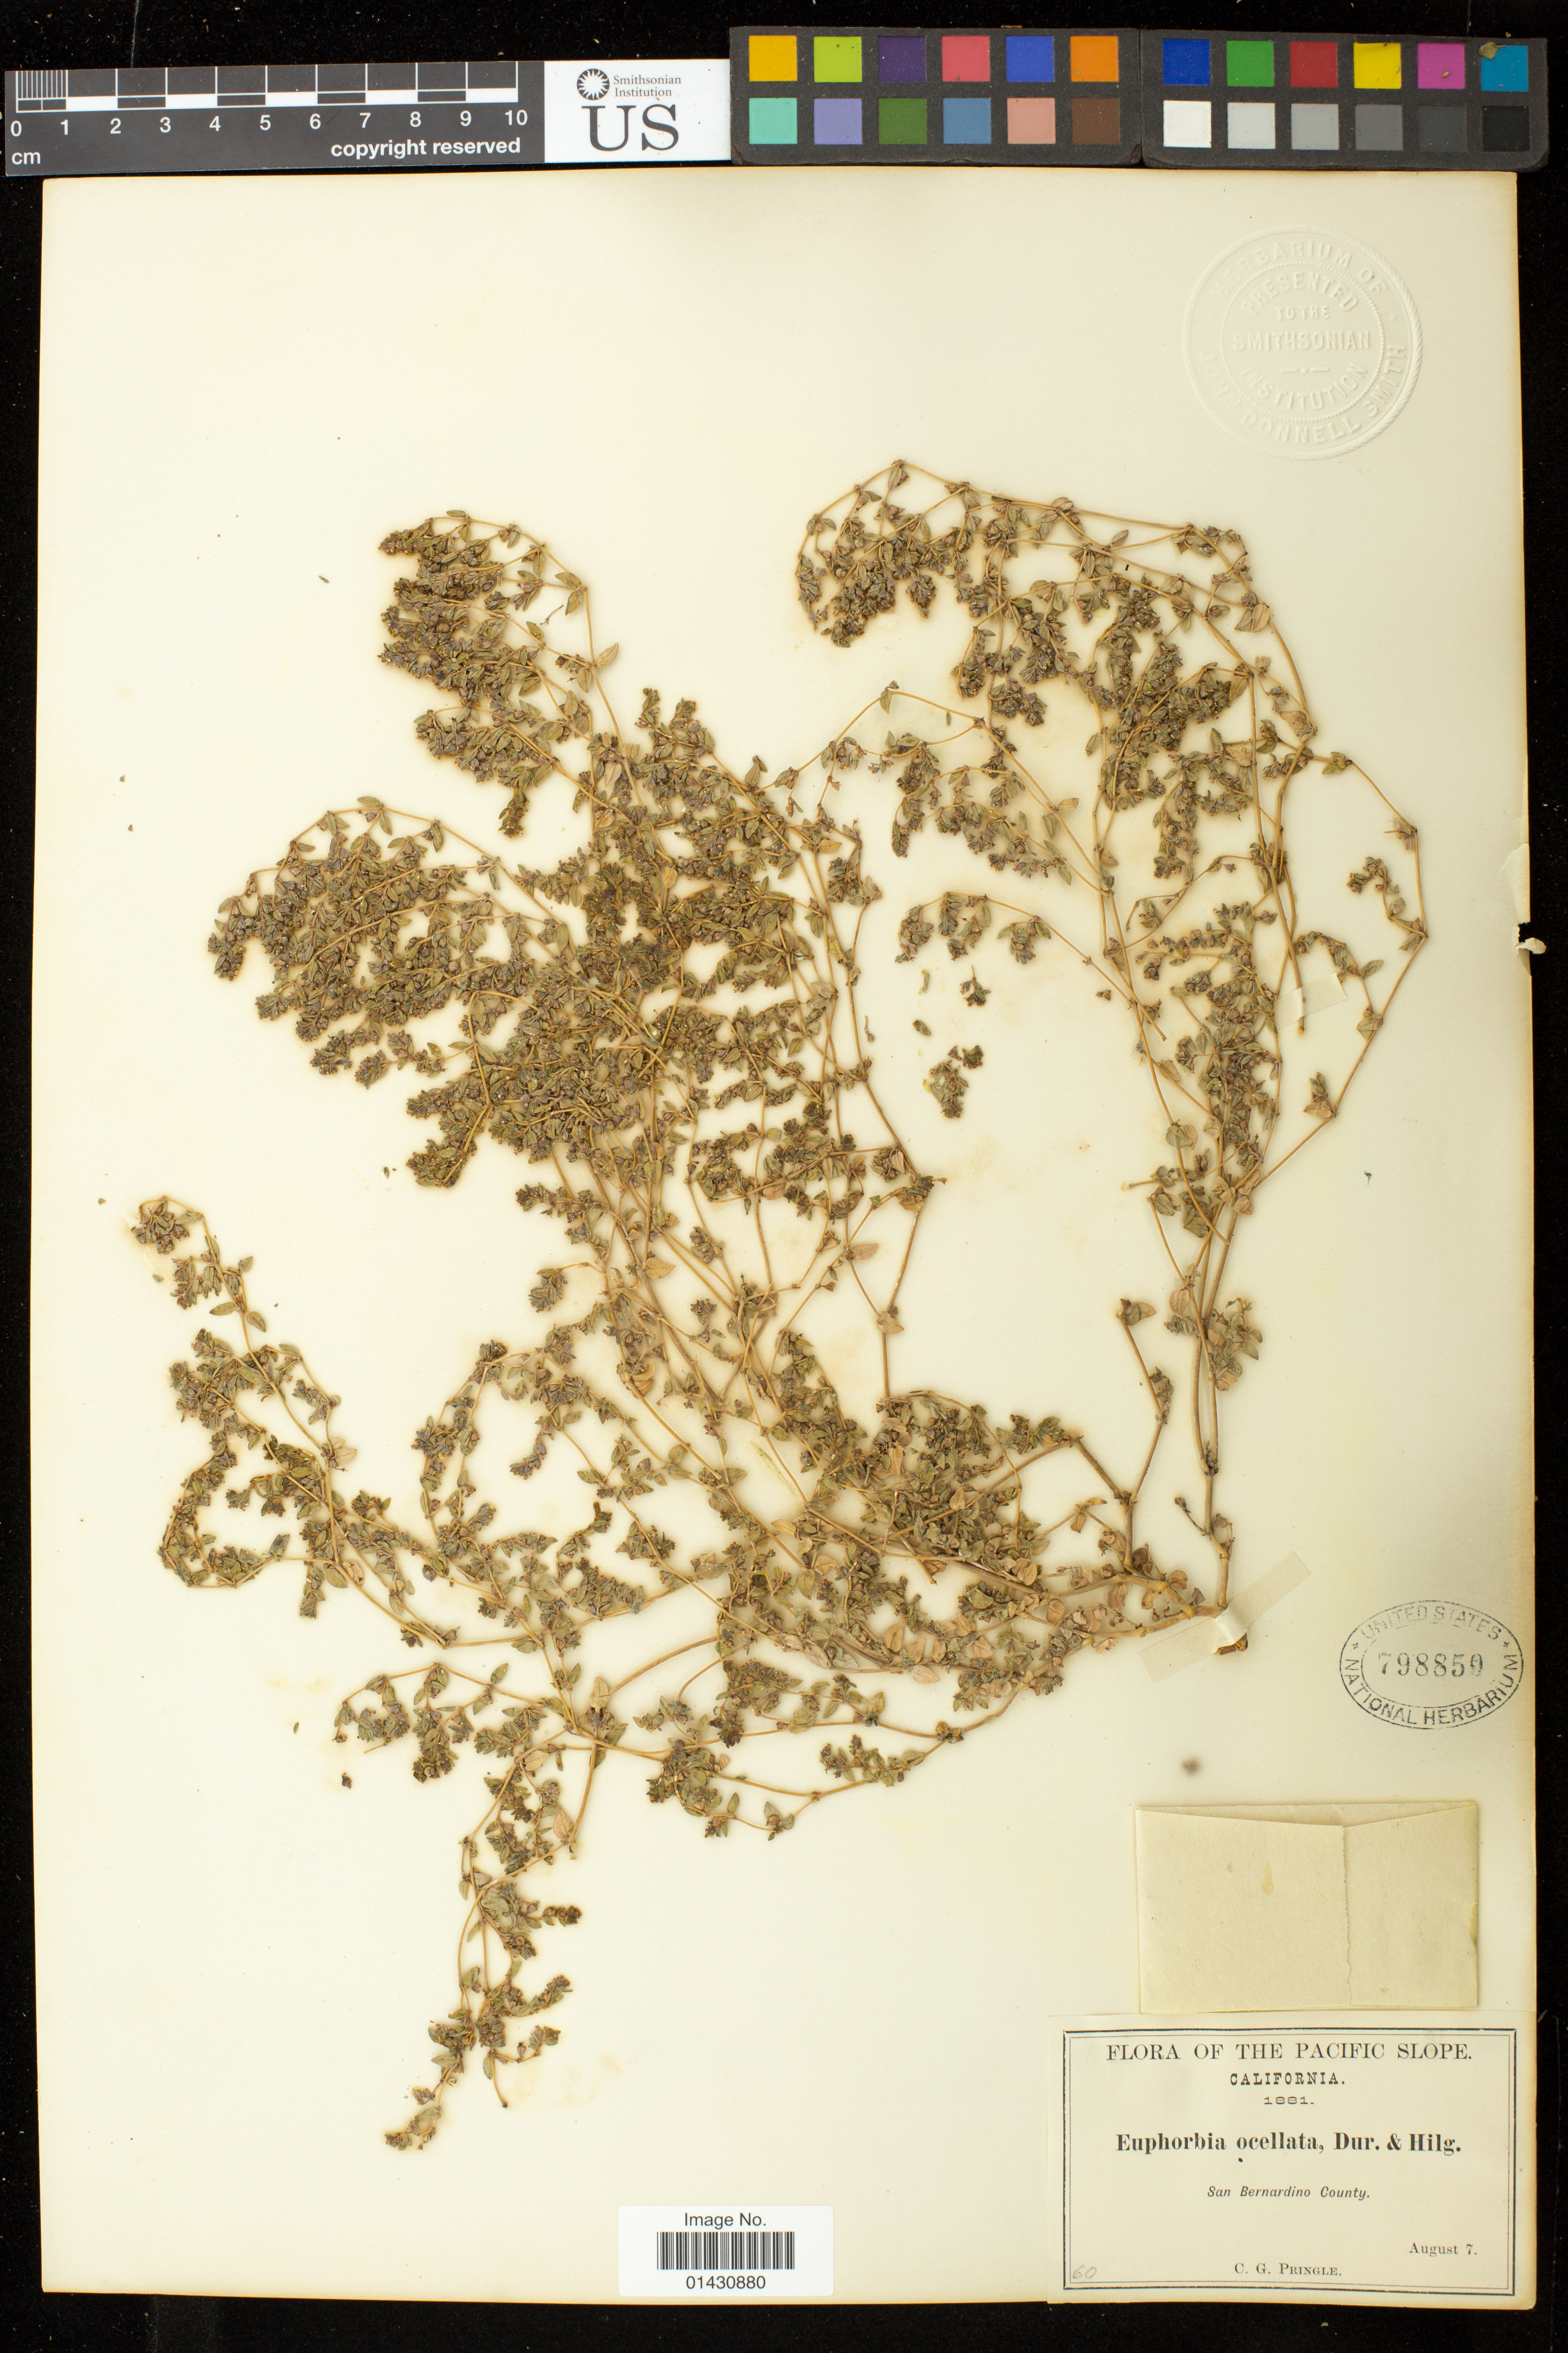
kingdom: Plantae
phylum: Tracheophyta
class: Magnoliopsida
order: Malpighiales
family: Euphorbiaceae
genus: Euphorbia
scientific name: Euphorbia ocellata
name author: Durand & Hilg.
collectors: C. G. Pringle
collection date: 1881-08-07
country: United States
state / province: California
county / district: San Bernardino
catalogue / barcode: US 798859